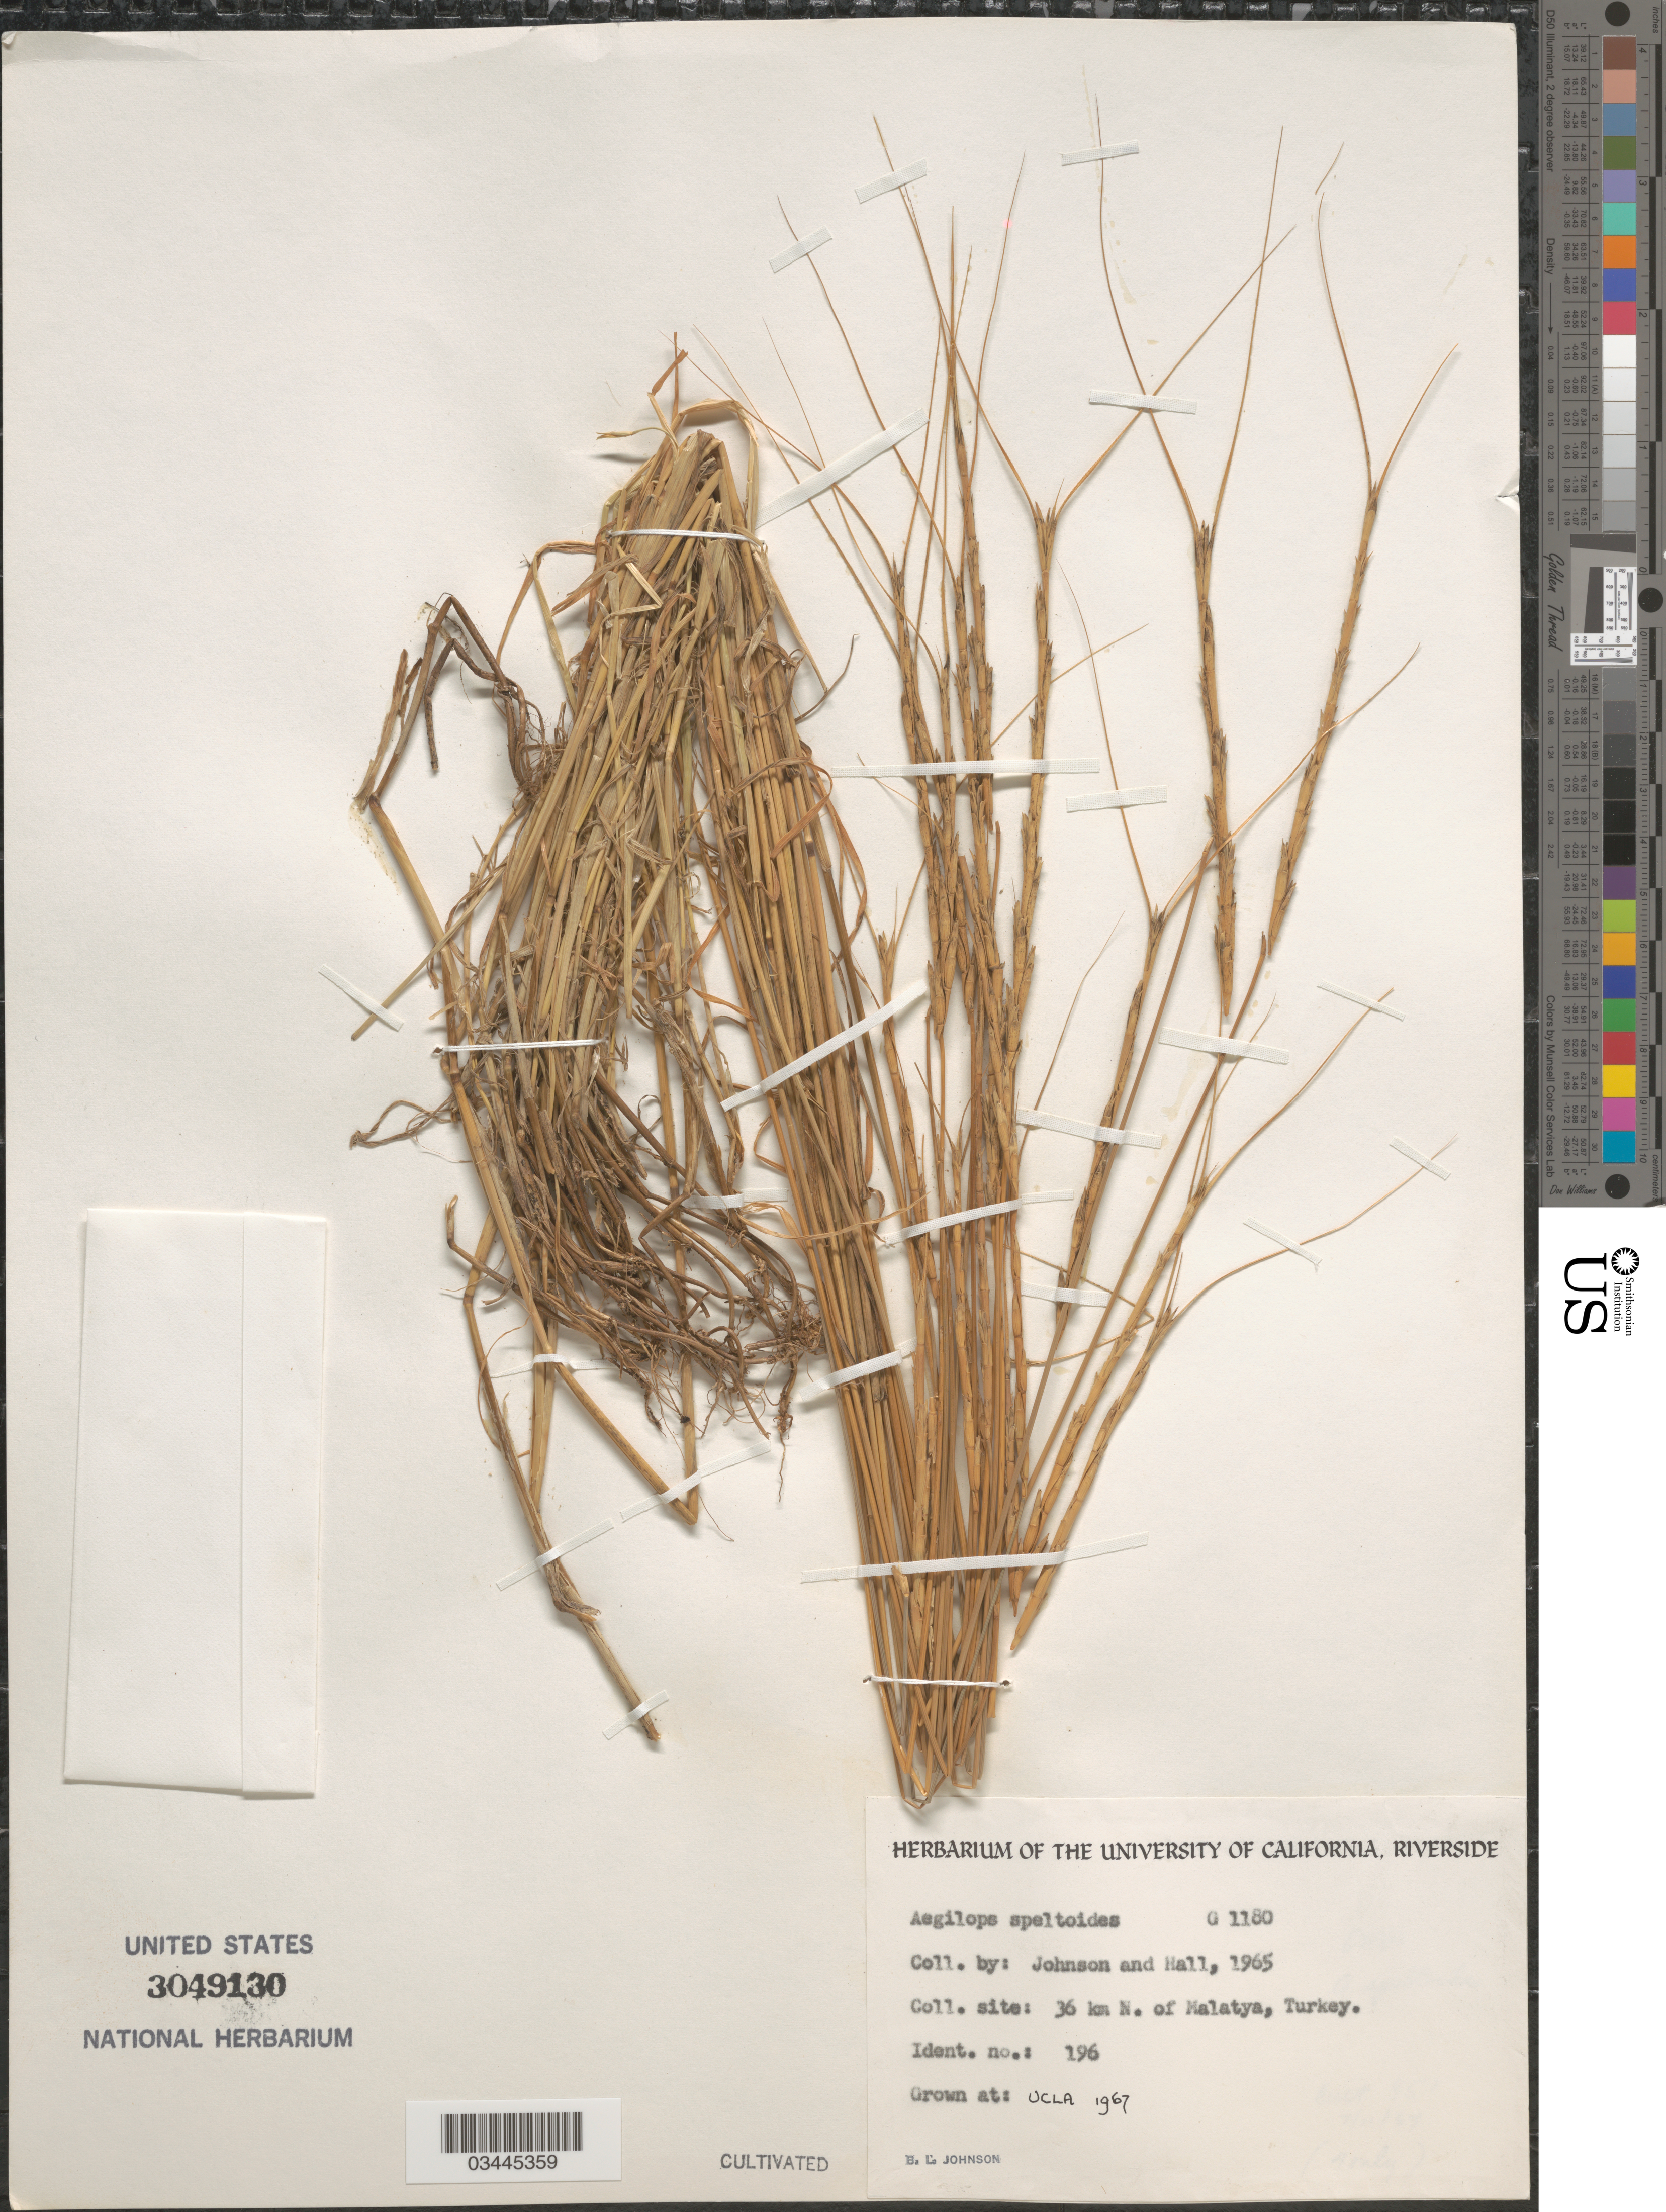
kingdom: Plantae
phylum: Tracheophyta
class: Liliopsida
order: Poales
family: Poaceae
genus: Aegilops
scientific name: Aegilops speltoides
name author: Tausch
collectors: B. Johnson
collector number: G1180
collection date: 1967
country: United States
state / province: California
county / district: Los Angeles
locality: UCLA.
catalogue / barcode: US 3049130